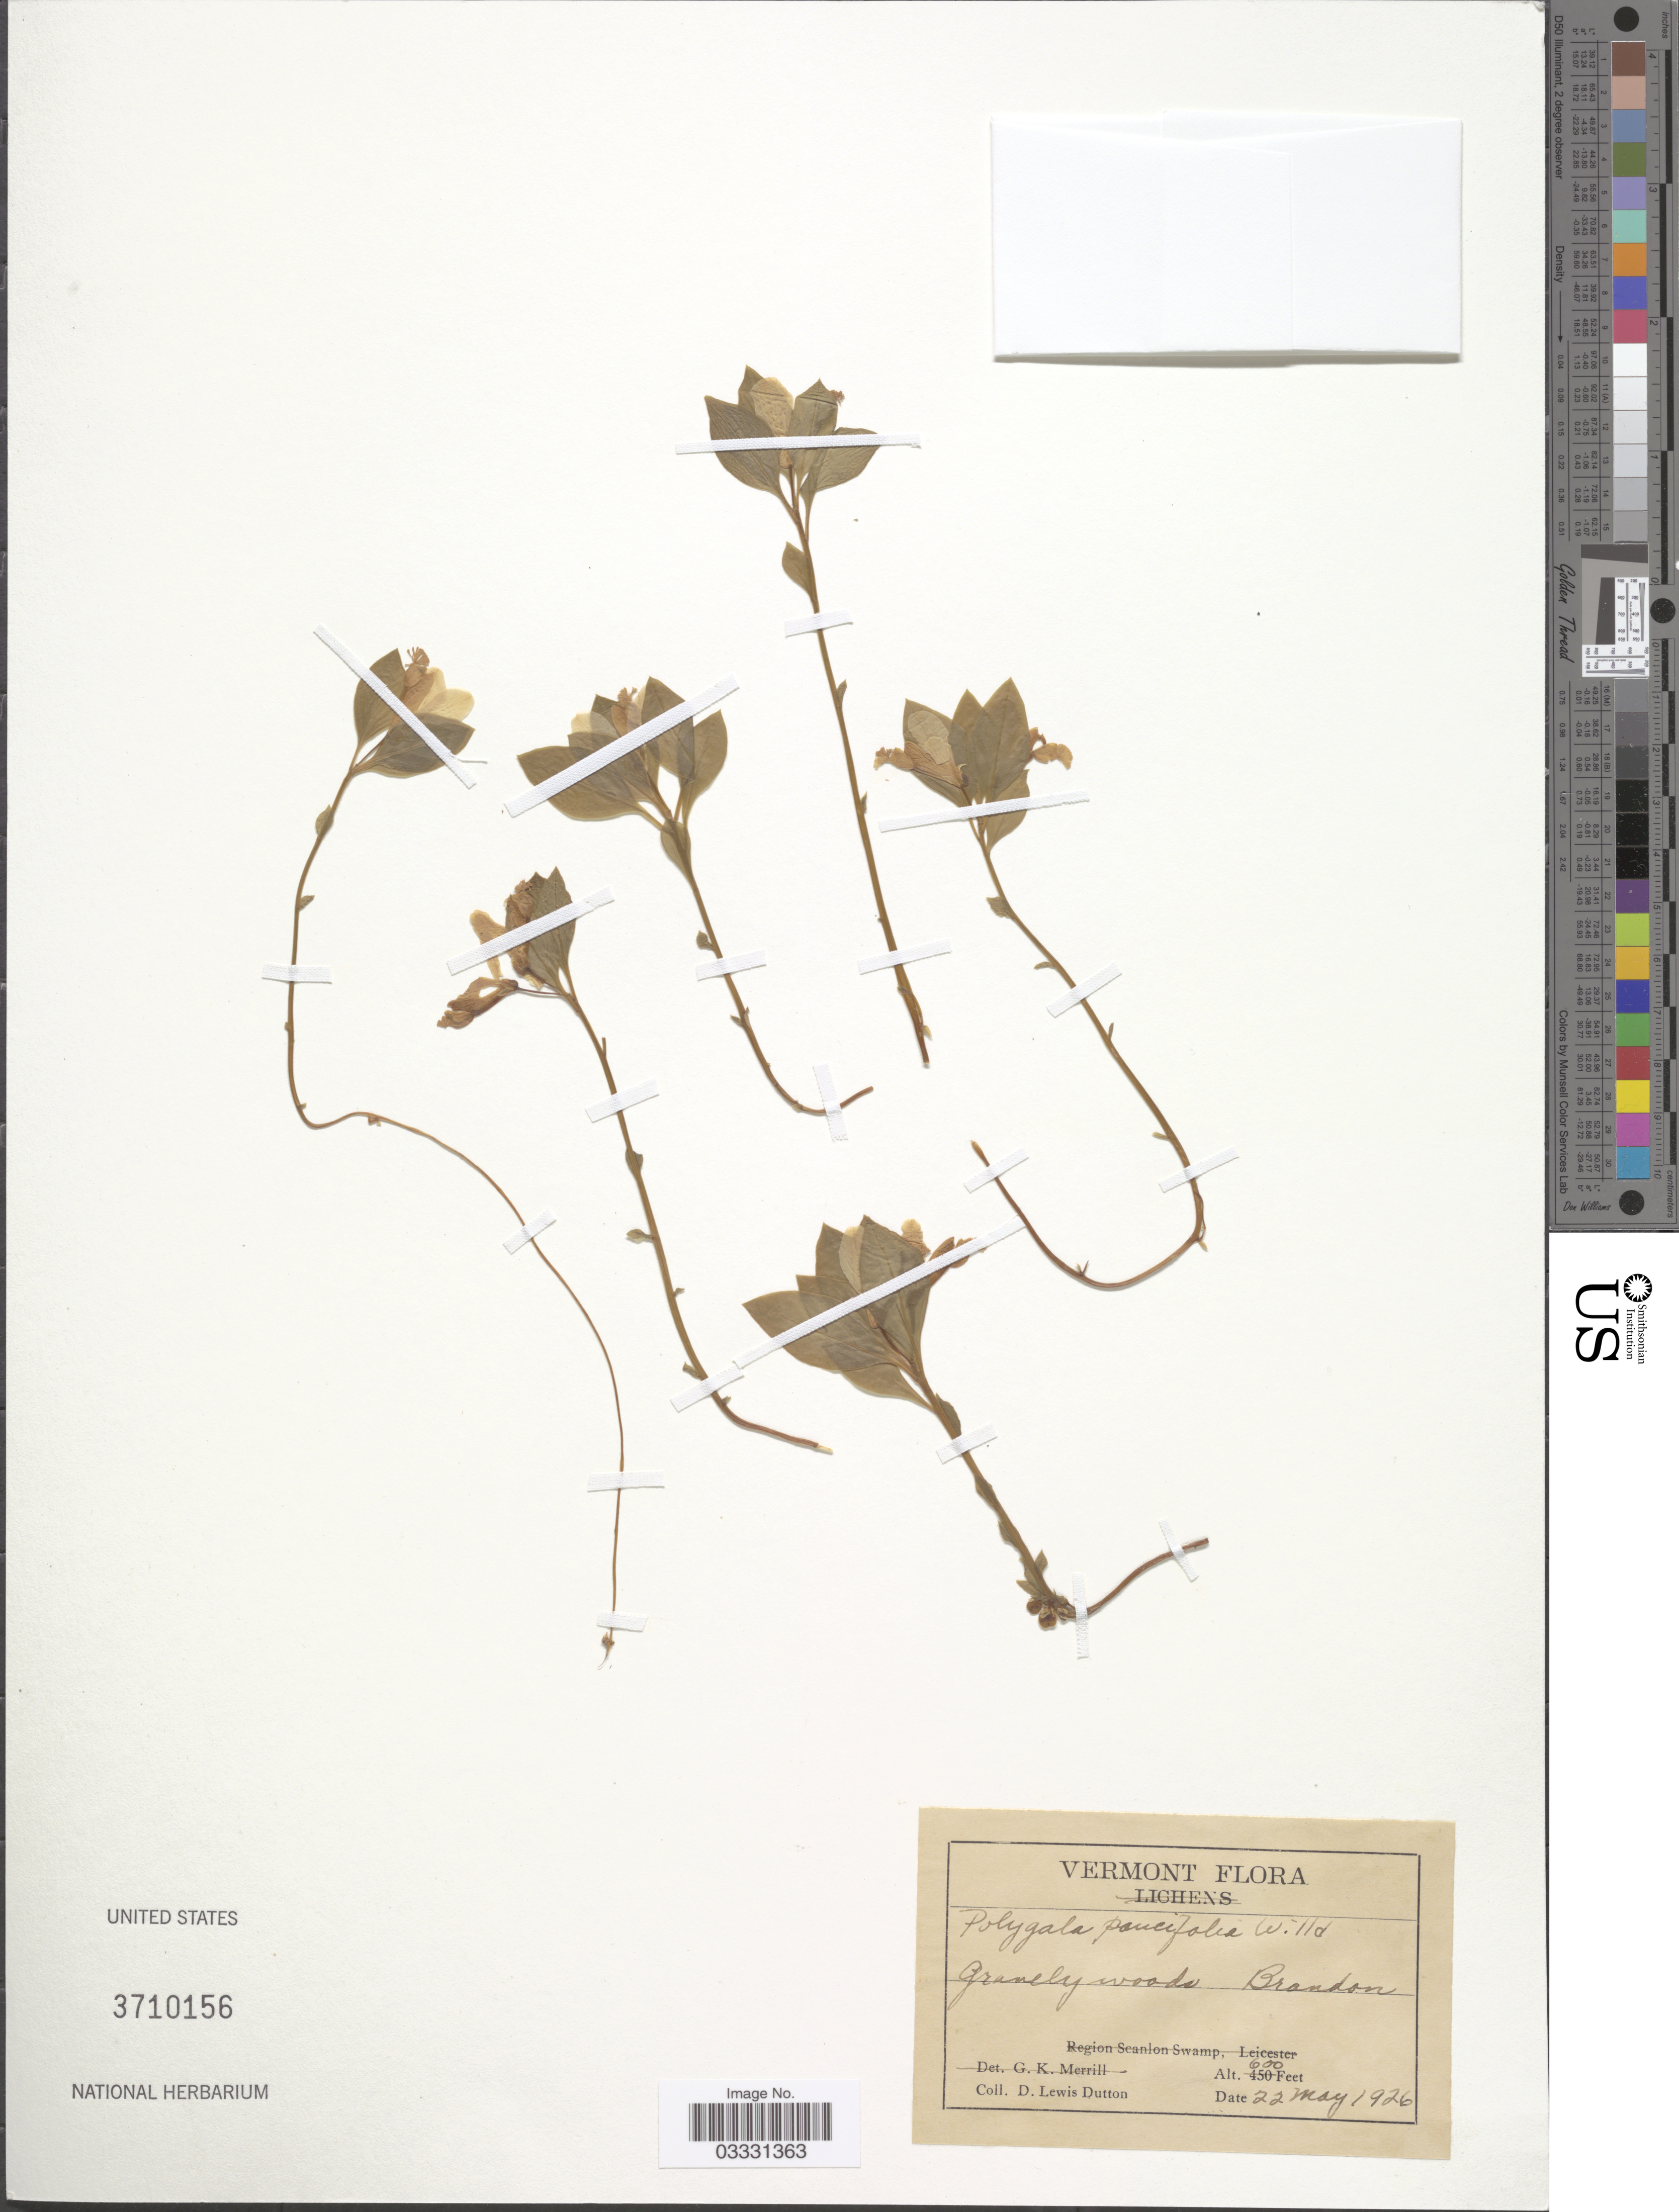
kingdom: Plantae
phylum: Tracheophyta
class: Magnoliopsida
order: Fabales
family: Polygalaceae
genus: Polygaloides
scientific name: Polygaloides paucifolia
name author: (Willd.) J.R. Abbott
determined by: Strong, Mark T., (BOT), Smithsonian Institution - National Museum of Natural History (UNITED STATES)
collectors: D. Dutton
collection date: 1926-05-22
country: United States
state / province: Vermont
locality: Brandon.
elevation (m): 183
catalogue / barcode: US 3710156